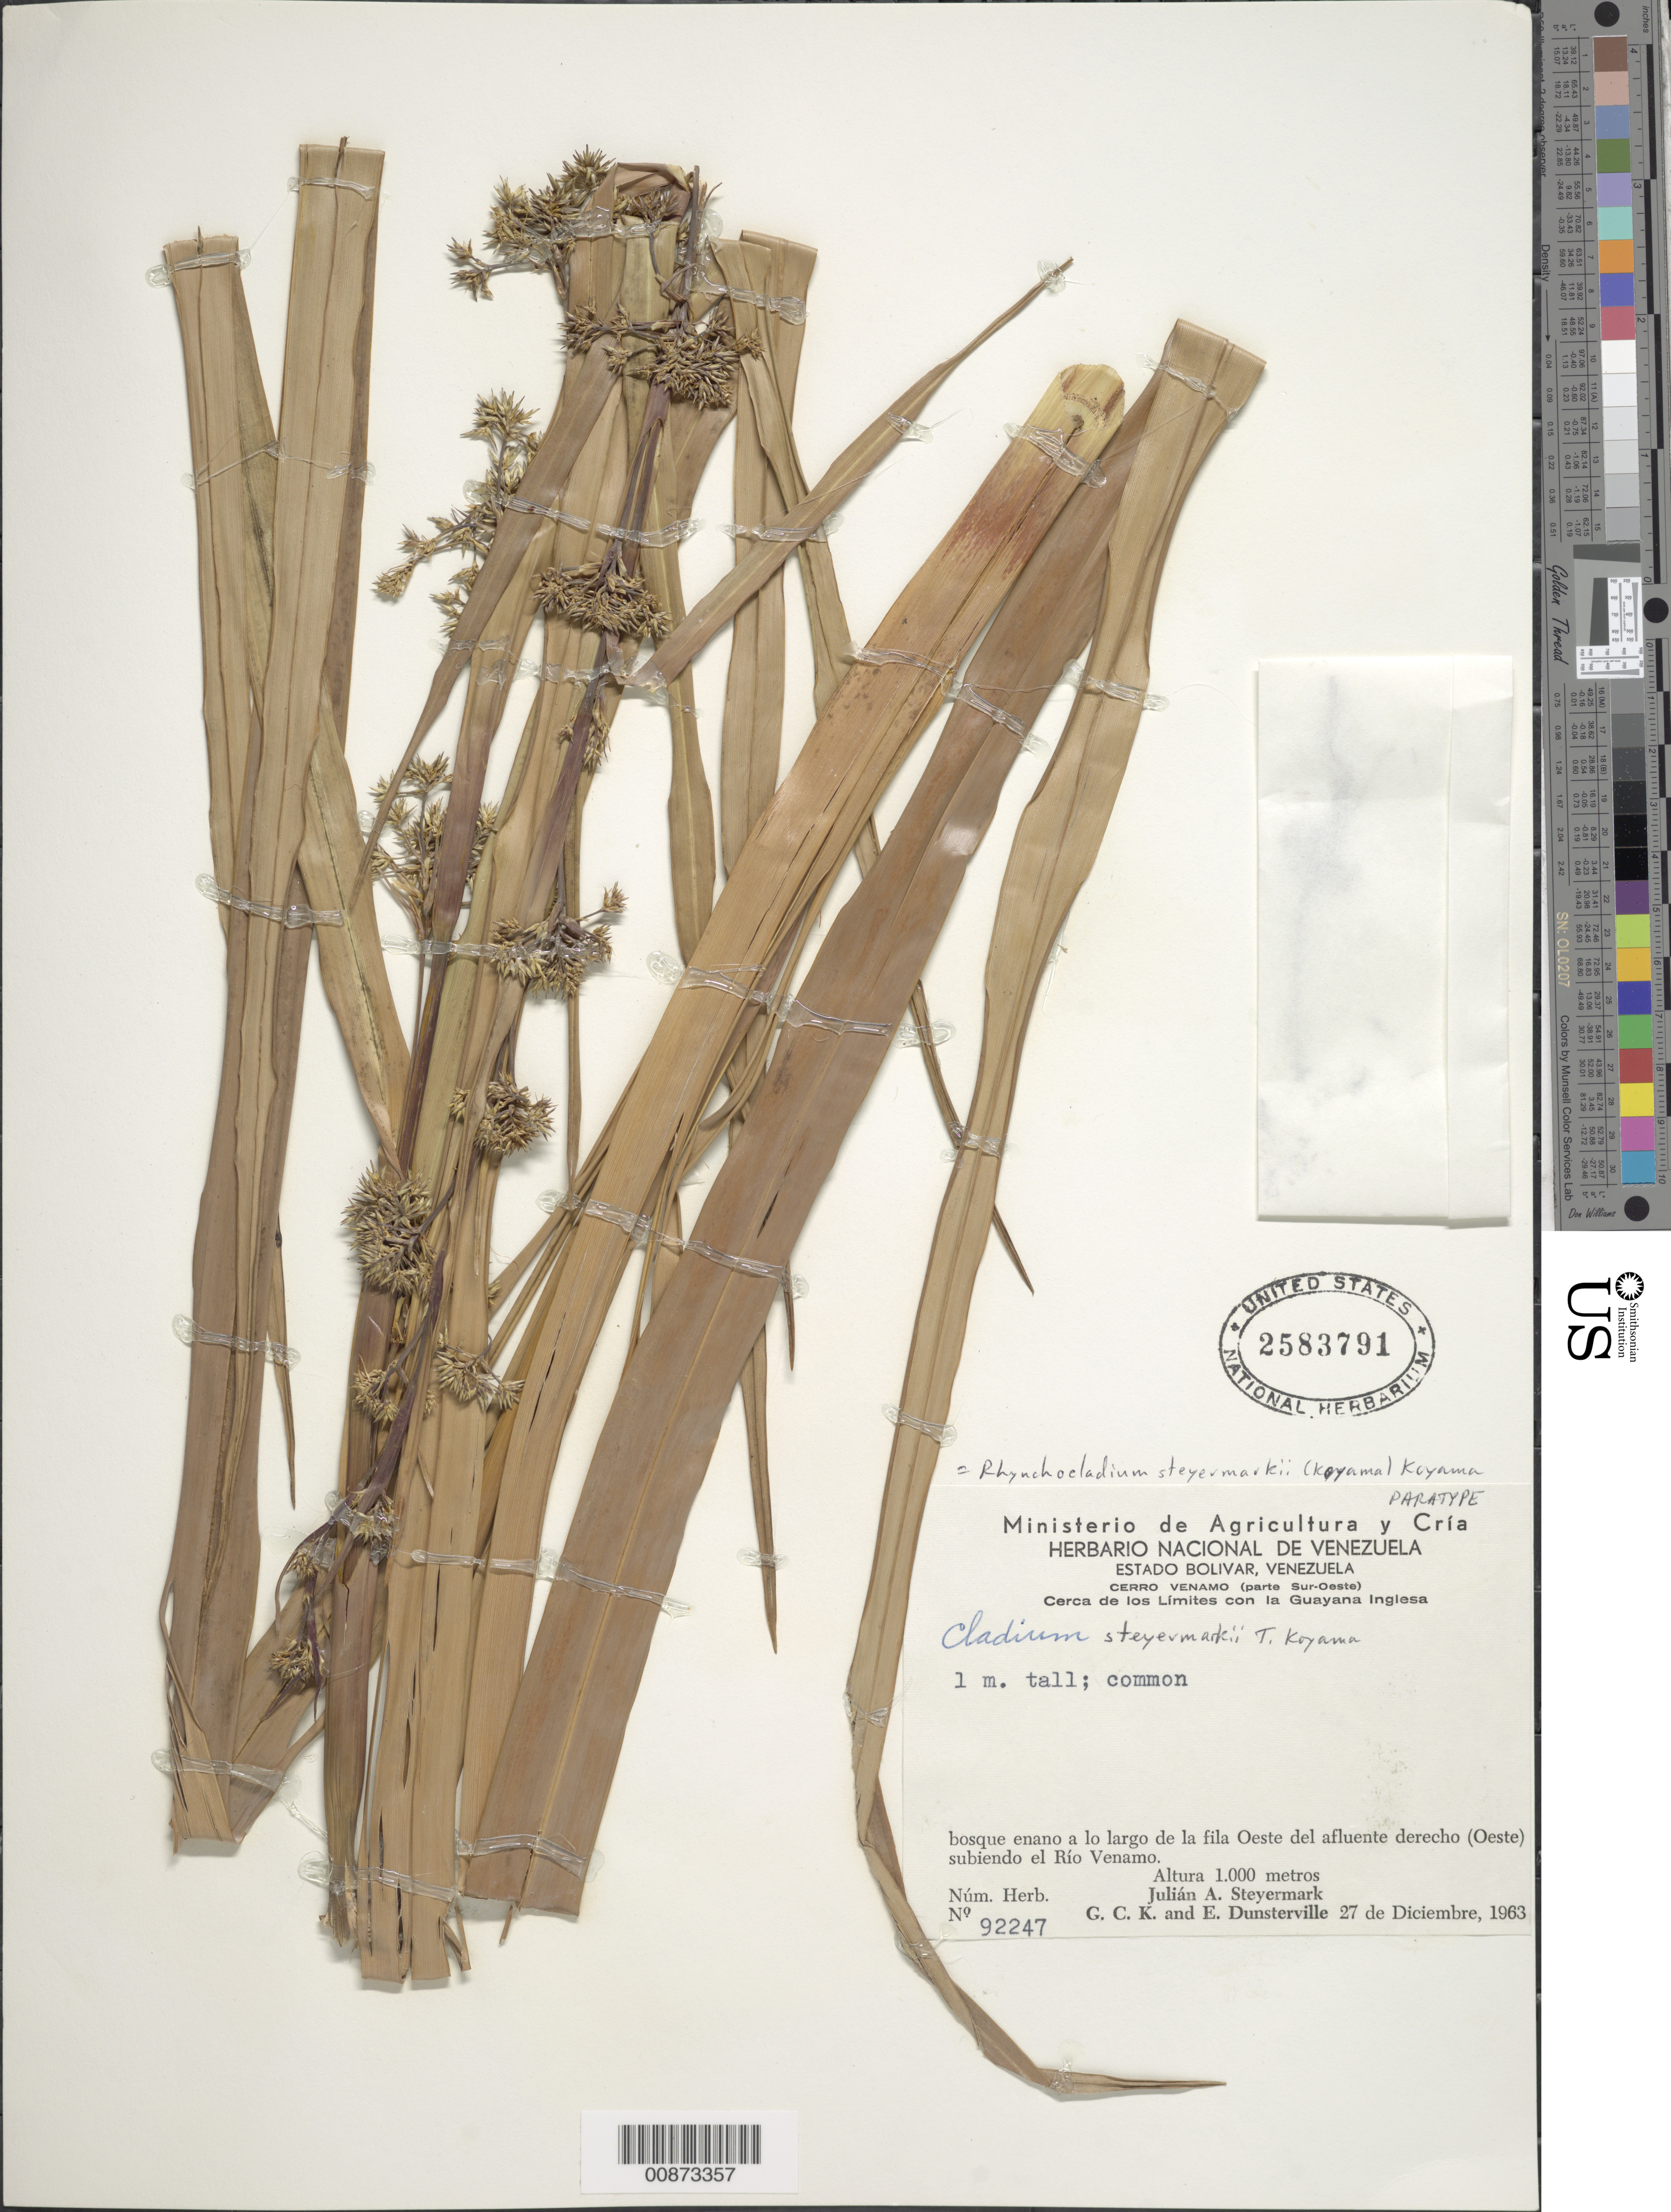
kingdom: Plantae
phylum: Tracheophyta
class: Liliopsida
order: Poales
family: Cyperaceae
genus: Rhynchocladium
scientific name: Rhynchocladium steyermarkii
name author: (T. Koyama) T. Koyama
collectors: J. Steyermark, G. C. K. Dunsterville & E. Dunsterville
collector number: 92247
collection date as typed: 27-Dec-63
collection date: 1963-12-27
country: Venezuela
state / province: Bolívar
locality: Río Venamo; a lo largo de la fila Oeste del afluente derecho (Oeste) subiendo el Rio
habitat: Bosque enano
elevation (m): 1000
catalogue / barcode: US 2583791